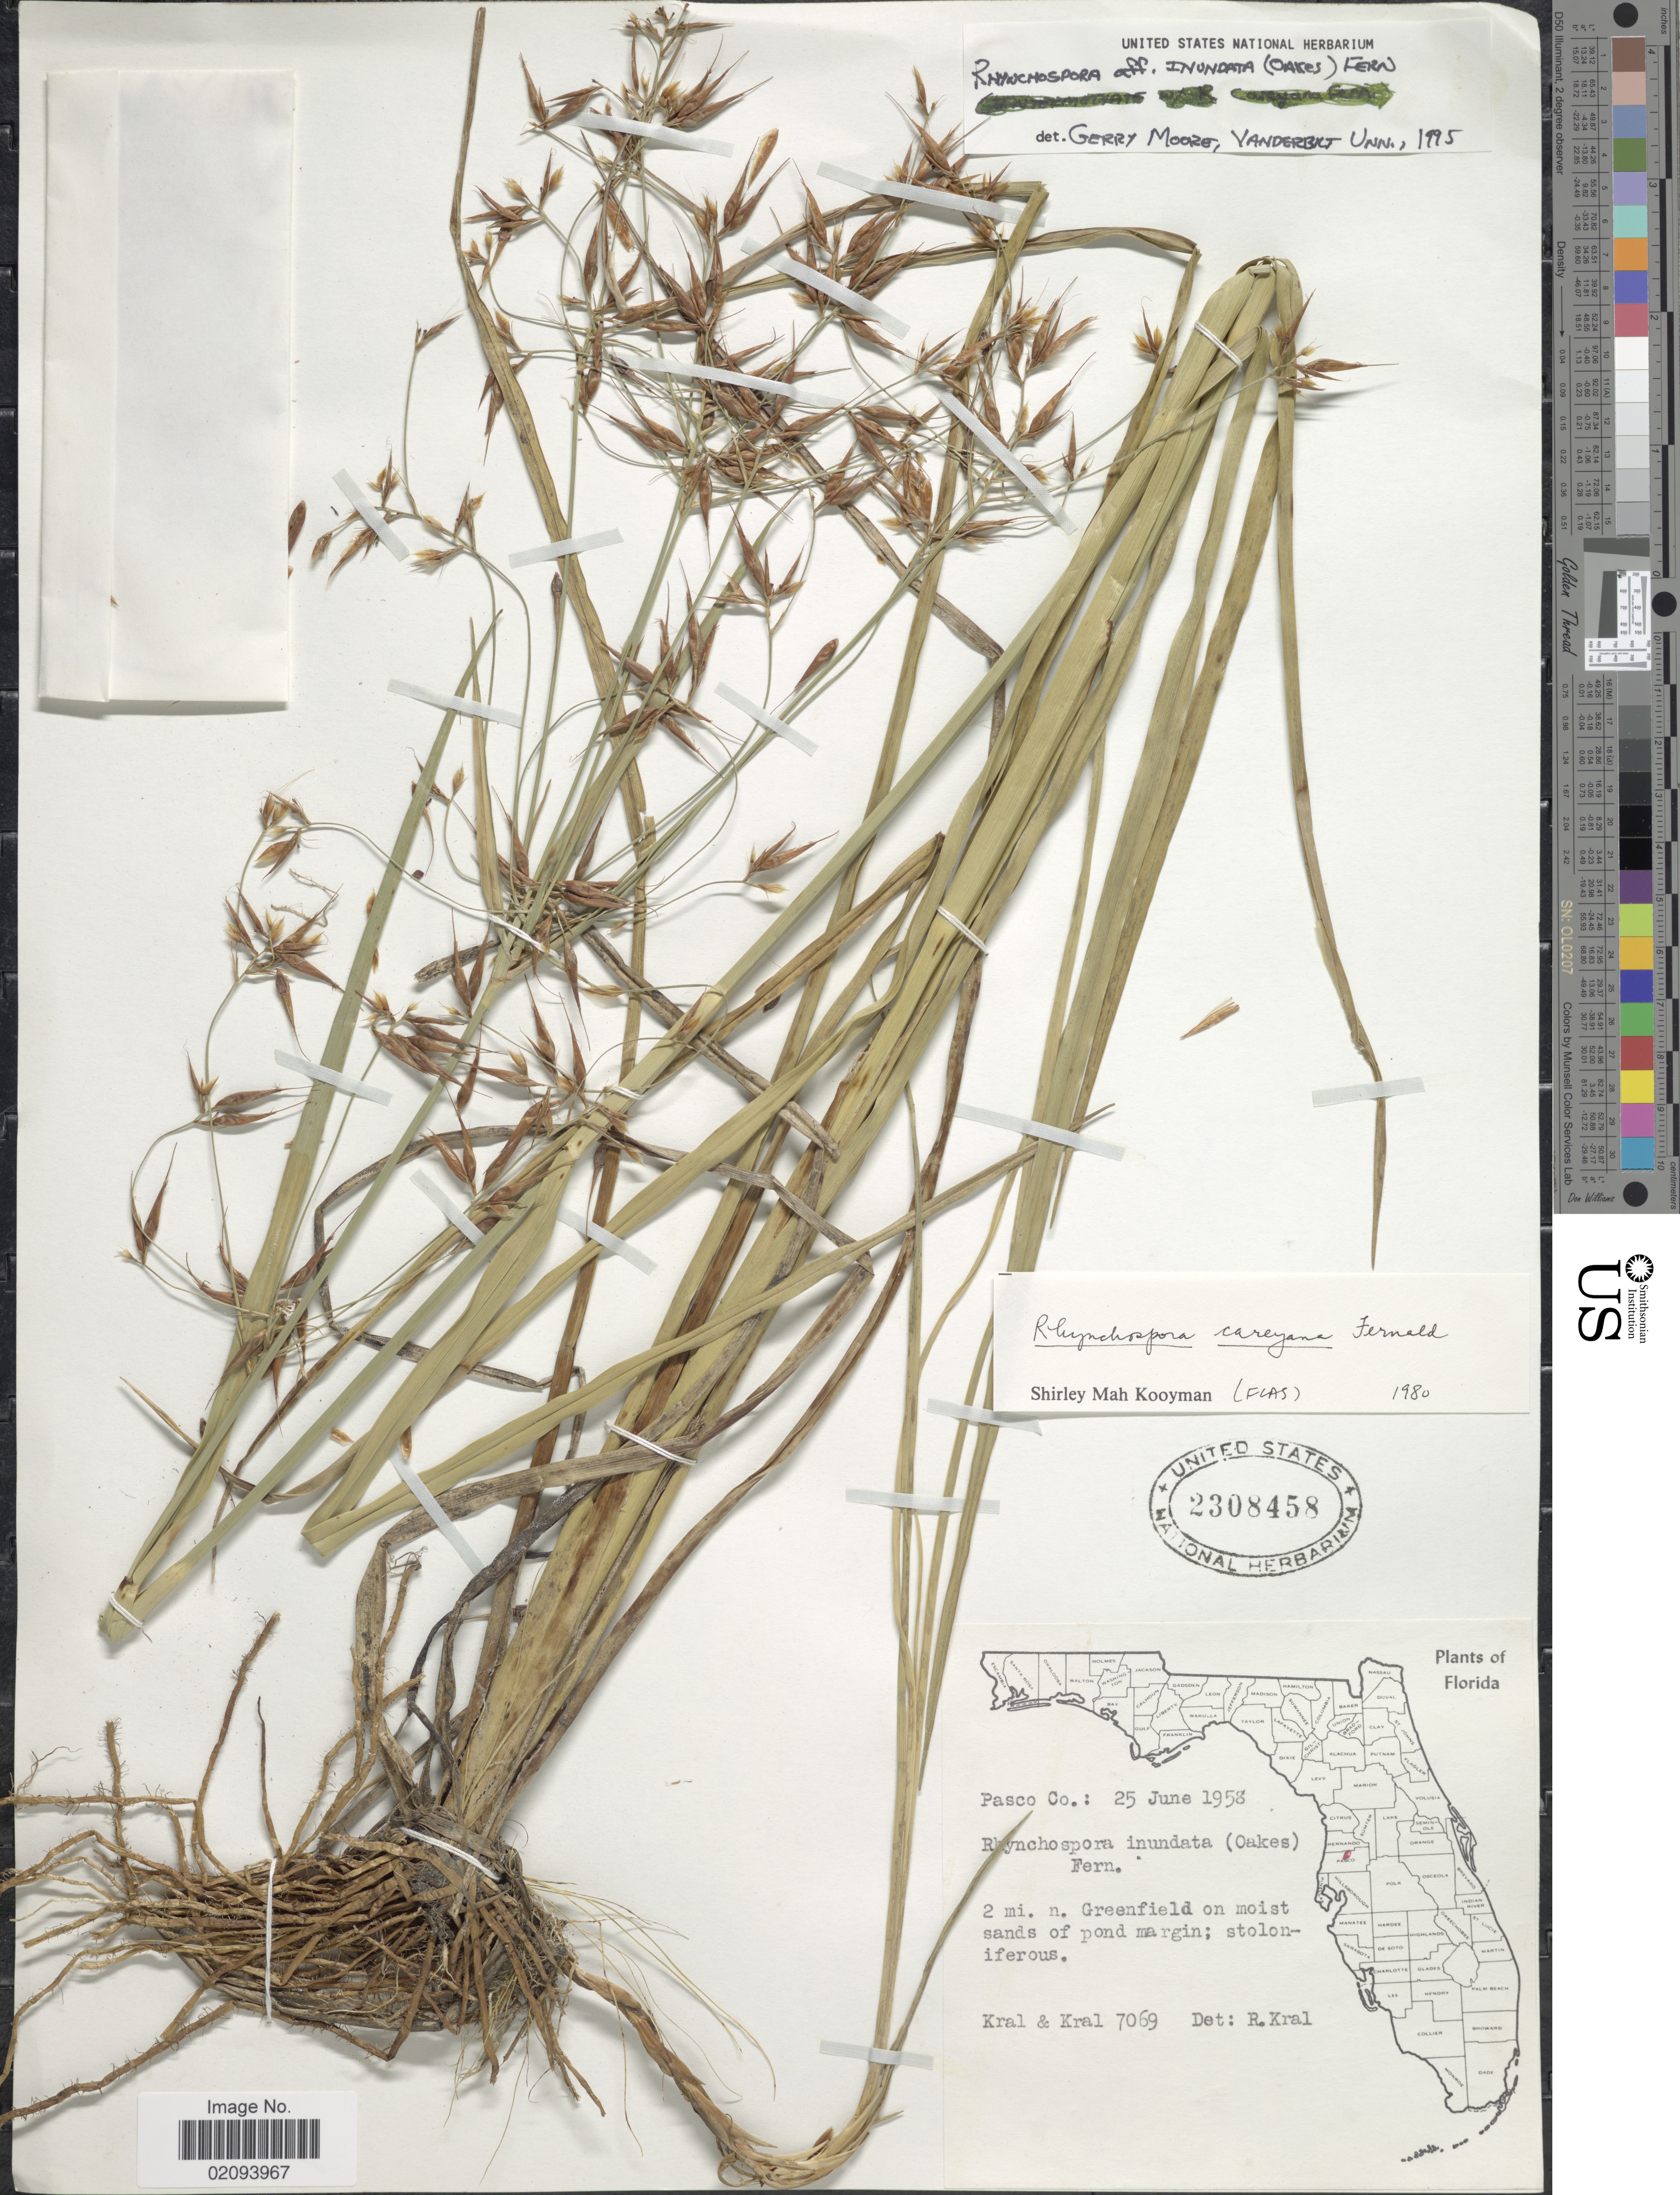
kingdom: Plantae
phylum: Tracheophyta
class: Liliopsida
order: Poales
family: Cyperaceae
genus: Rhynchospora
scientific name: Rhynchospora inundata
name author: (Oakes) Fernald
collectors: R. Kral & M. Kral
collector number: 7069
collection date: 1958-06-25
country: United States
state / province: Florida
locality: Pasco Co. 2 mi. n. Greenfield on moist sands of pond margin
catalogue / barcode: US 2308458